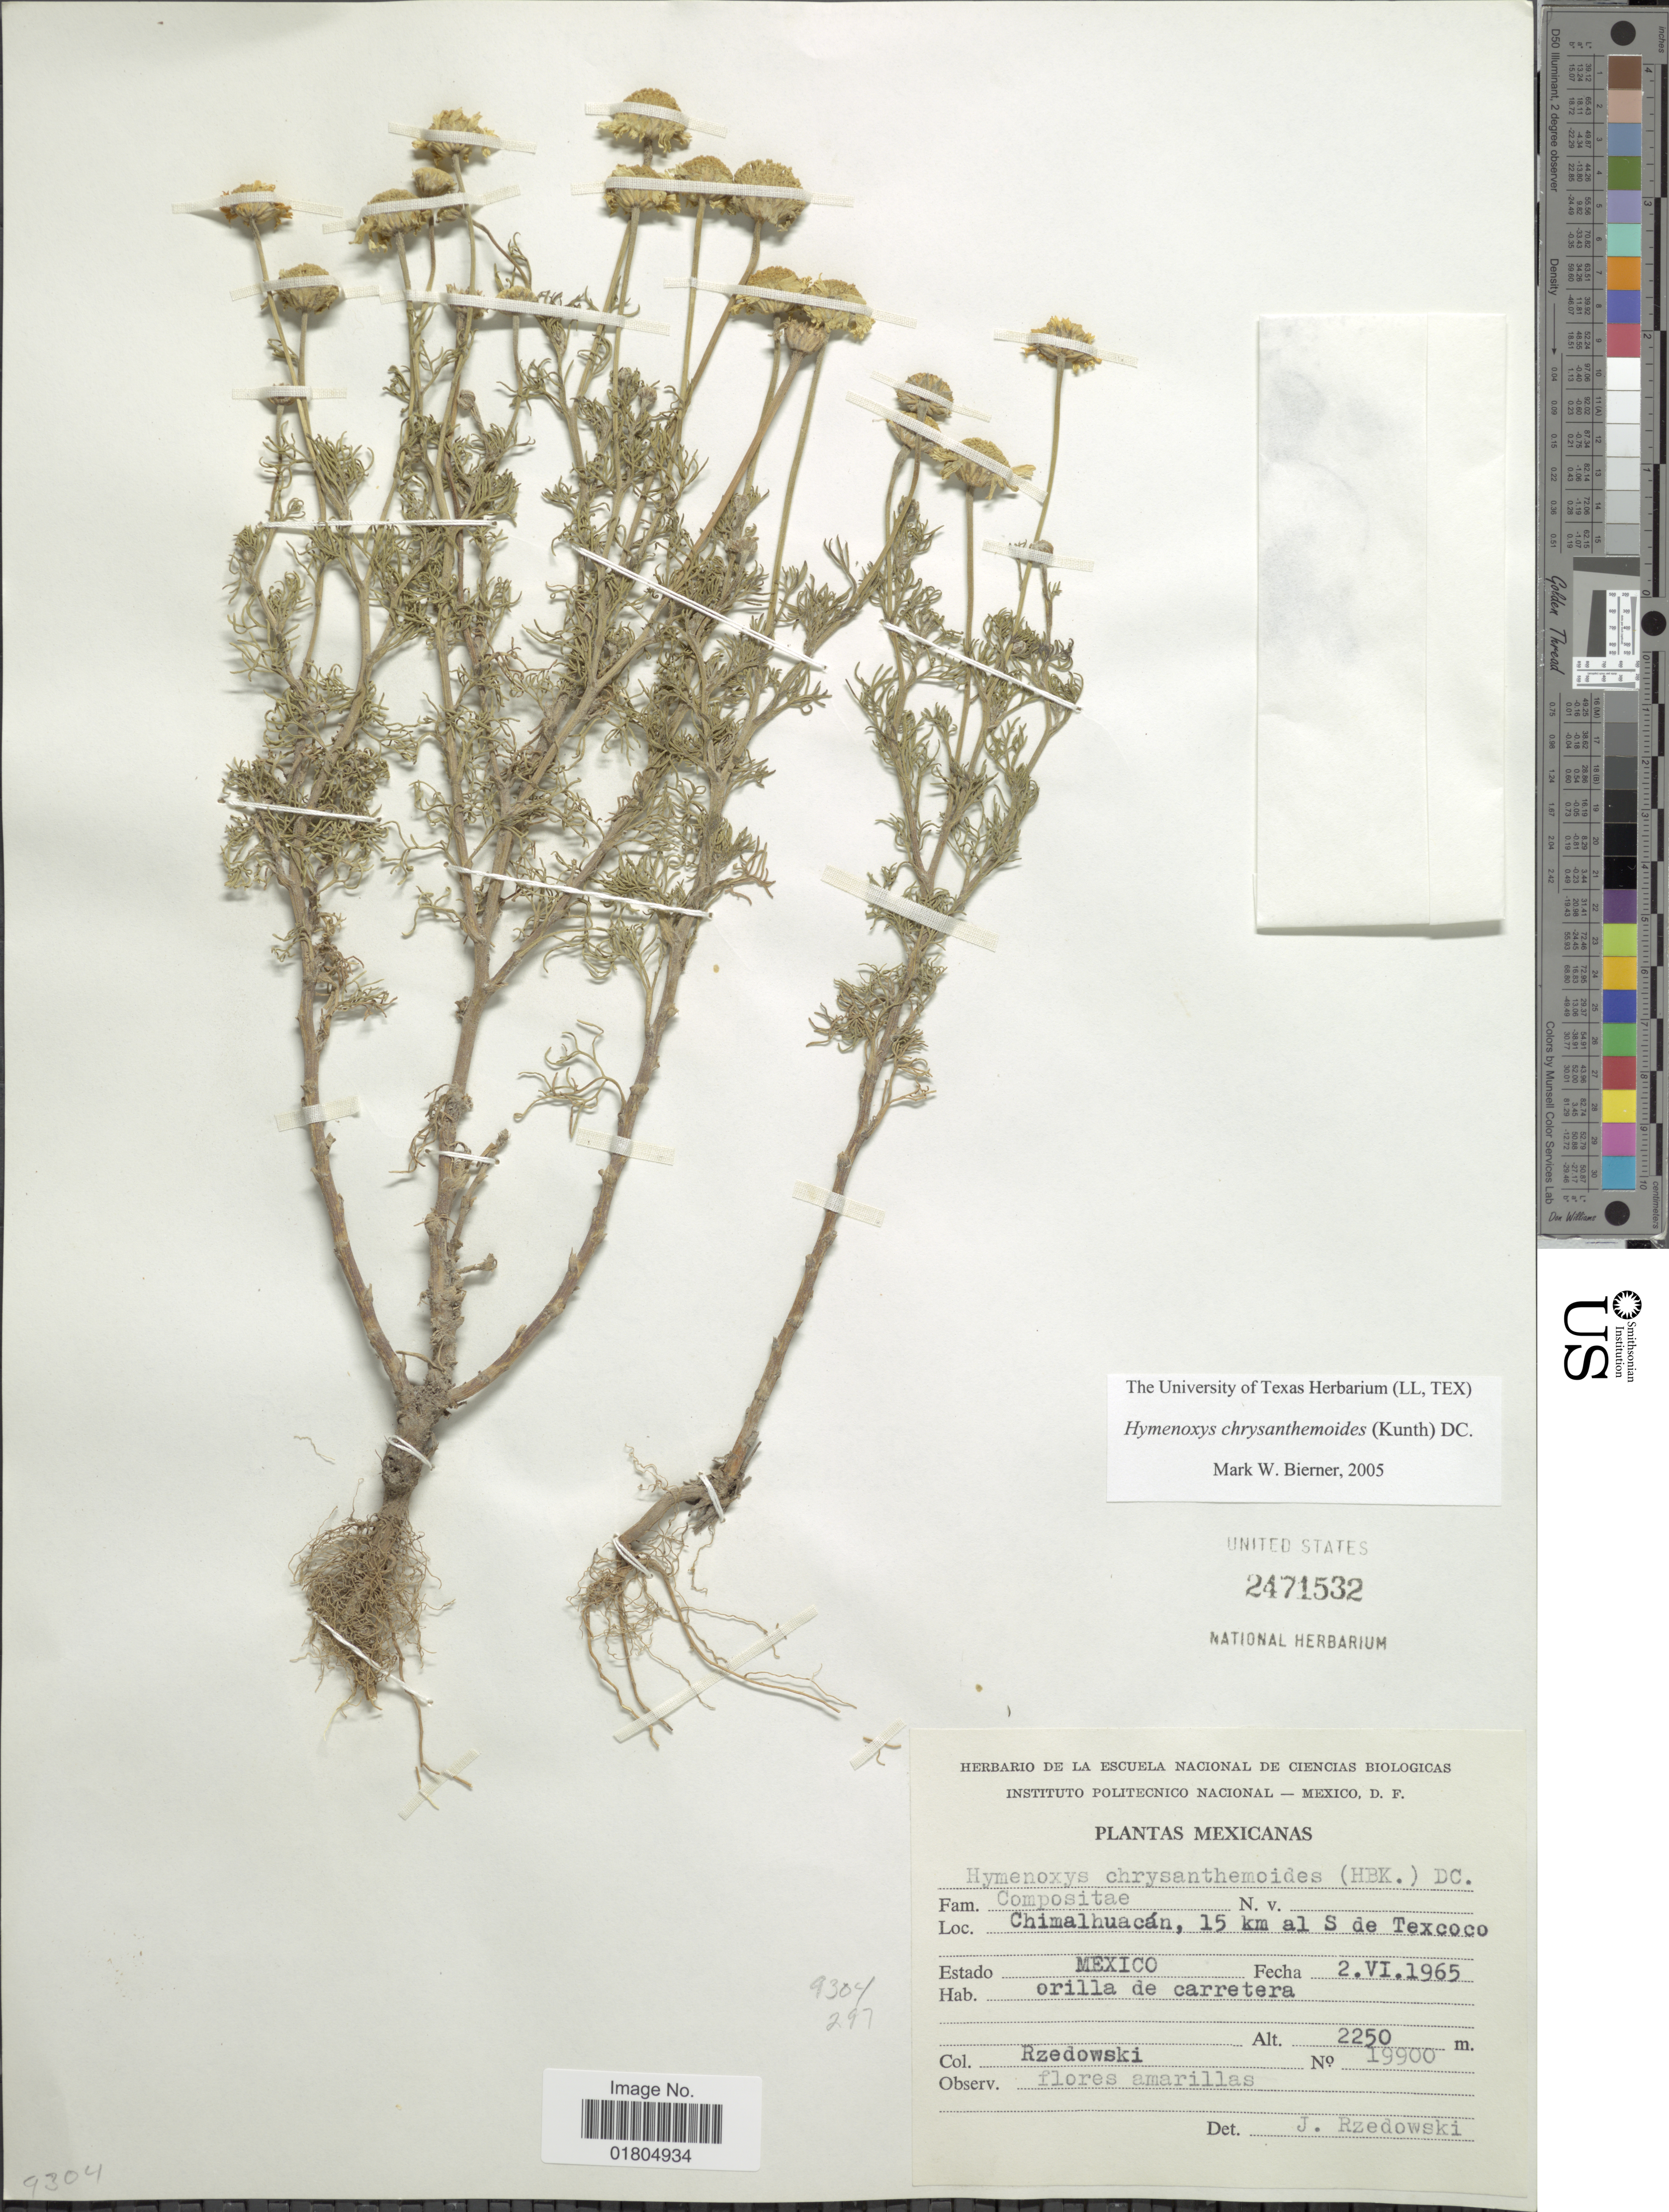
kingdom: Plantae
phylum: Tracheophyta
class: Magnoliopsida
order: Asterales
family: Asteraceae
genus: Hymenoxys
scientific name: Hymenoxys chrysanthemoides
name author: (Kunth) DC.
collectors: Rzedowski, --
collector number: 19900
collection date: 1965-06-02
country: Mexico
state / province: México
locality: Chimalhuacán, 15 km al S de Texcoco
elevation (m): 2250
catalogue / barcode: US 2471532